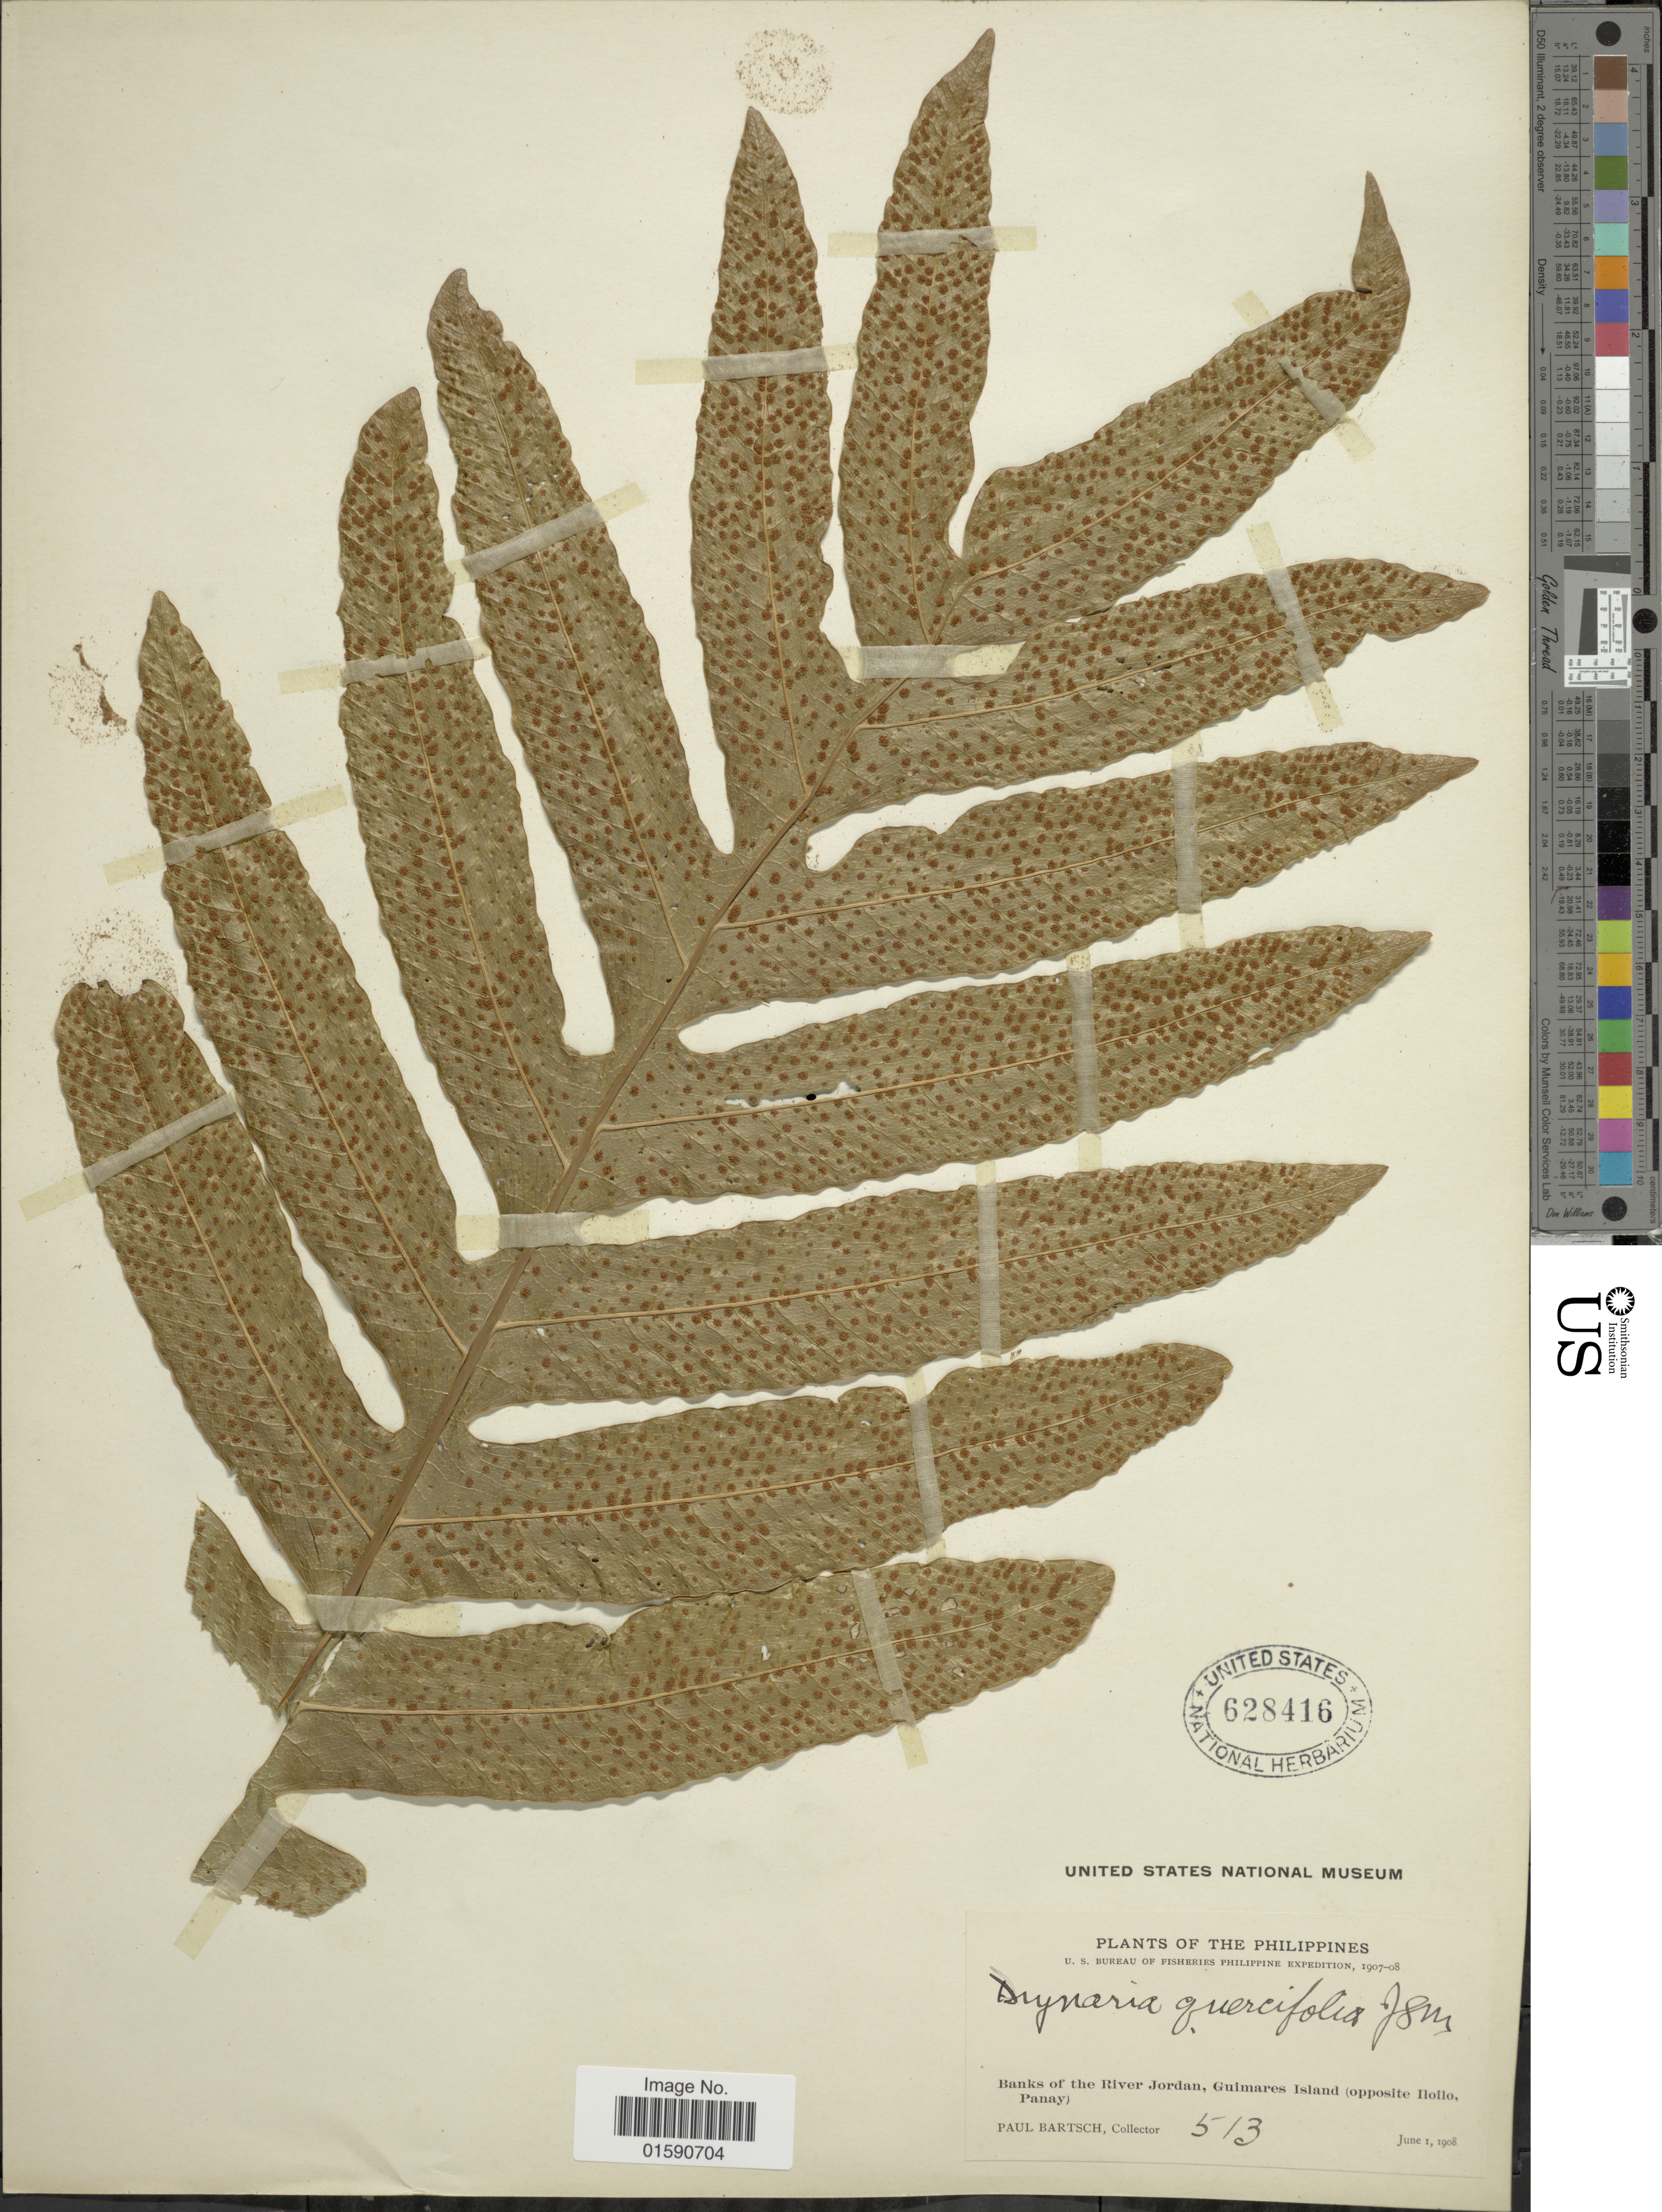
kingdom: Plantae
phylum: Tracheophyta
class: Polypodiopsida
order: Polypodiales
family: Polypodiaceae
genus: Drynaria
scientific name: Drynaria quercifolia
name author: (L.) J. Sm.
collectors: P. Bartsch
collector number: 513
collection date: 1908-06-01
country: Philippines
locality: Banks of the River Jordan, Guimares Island (opposite Iliolo, Panayo)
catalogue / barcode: US 628416